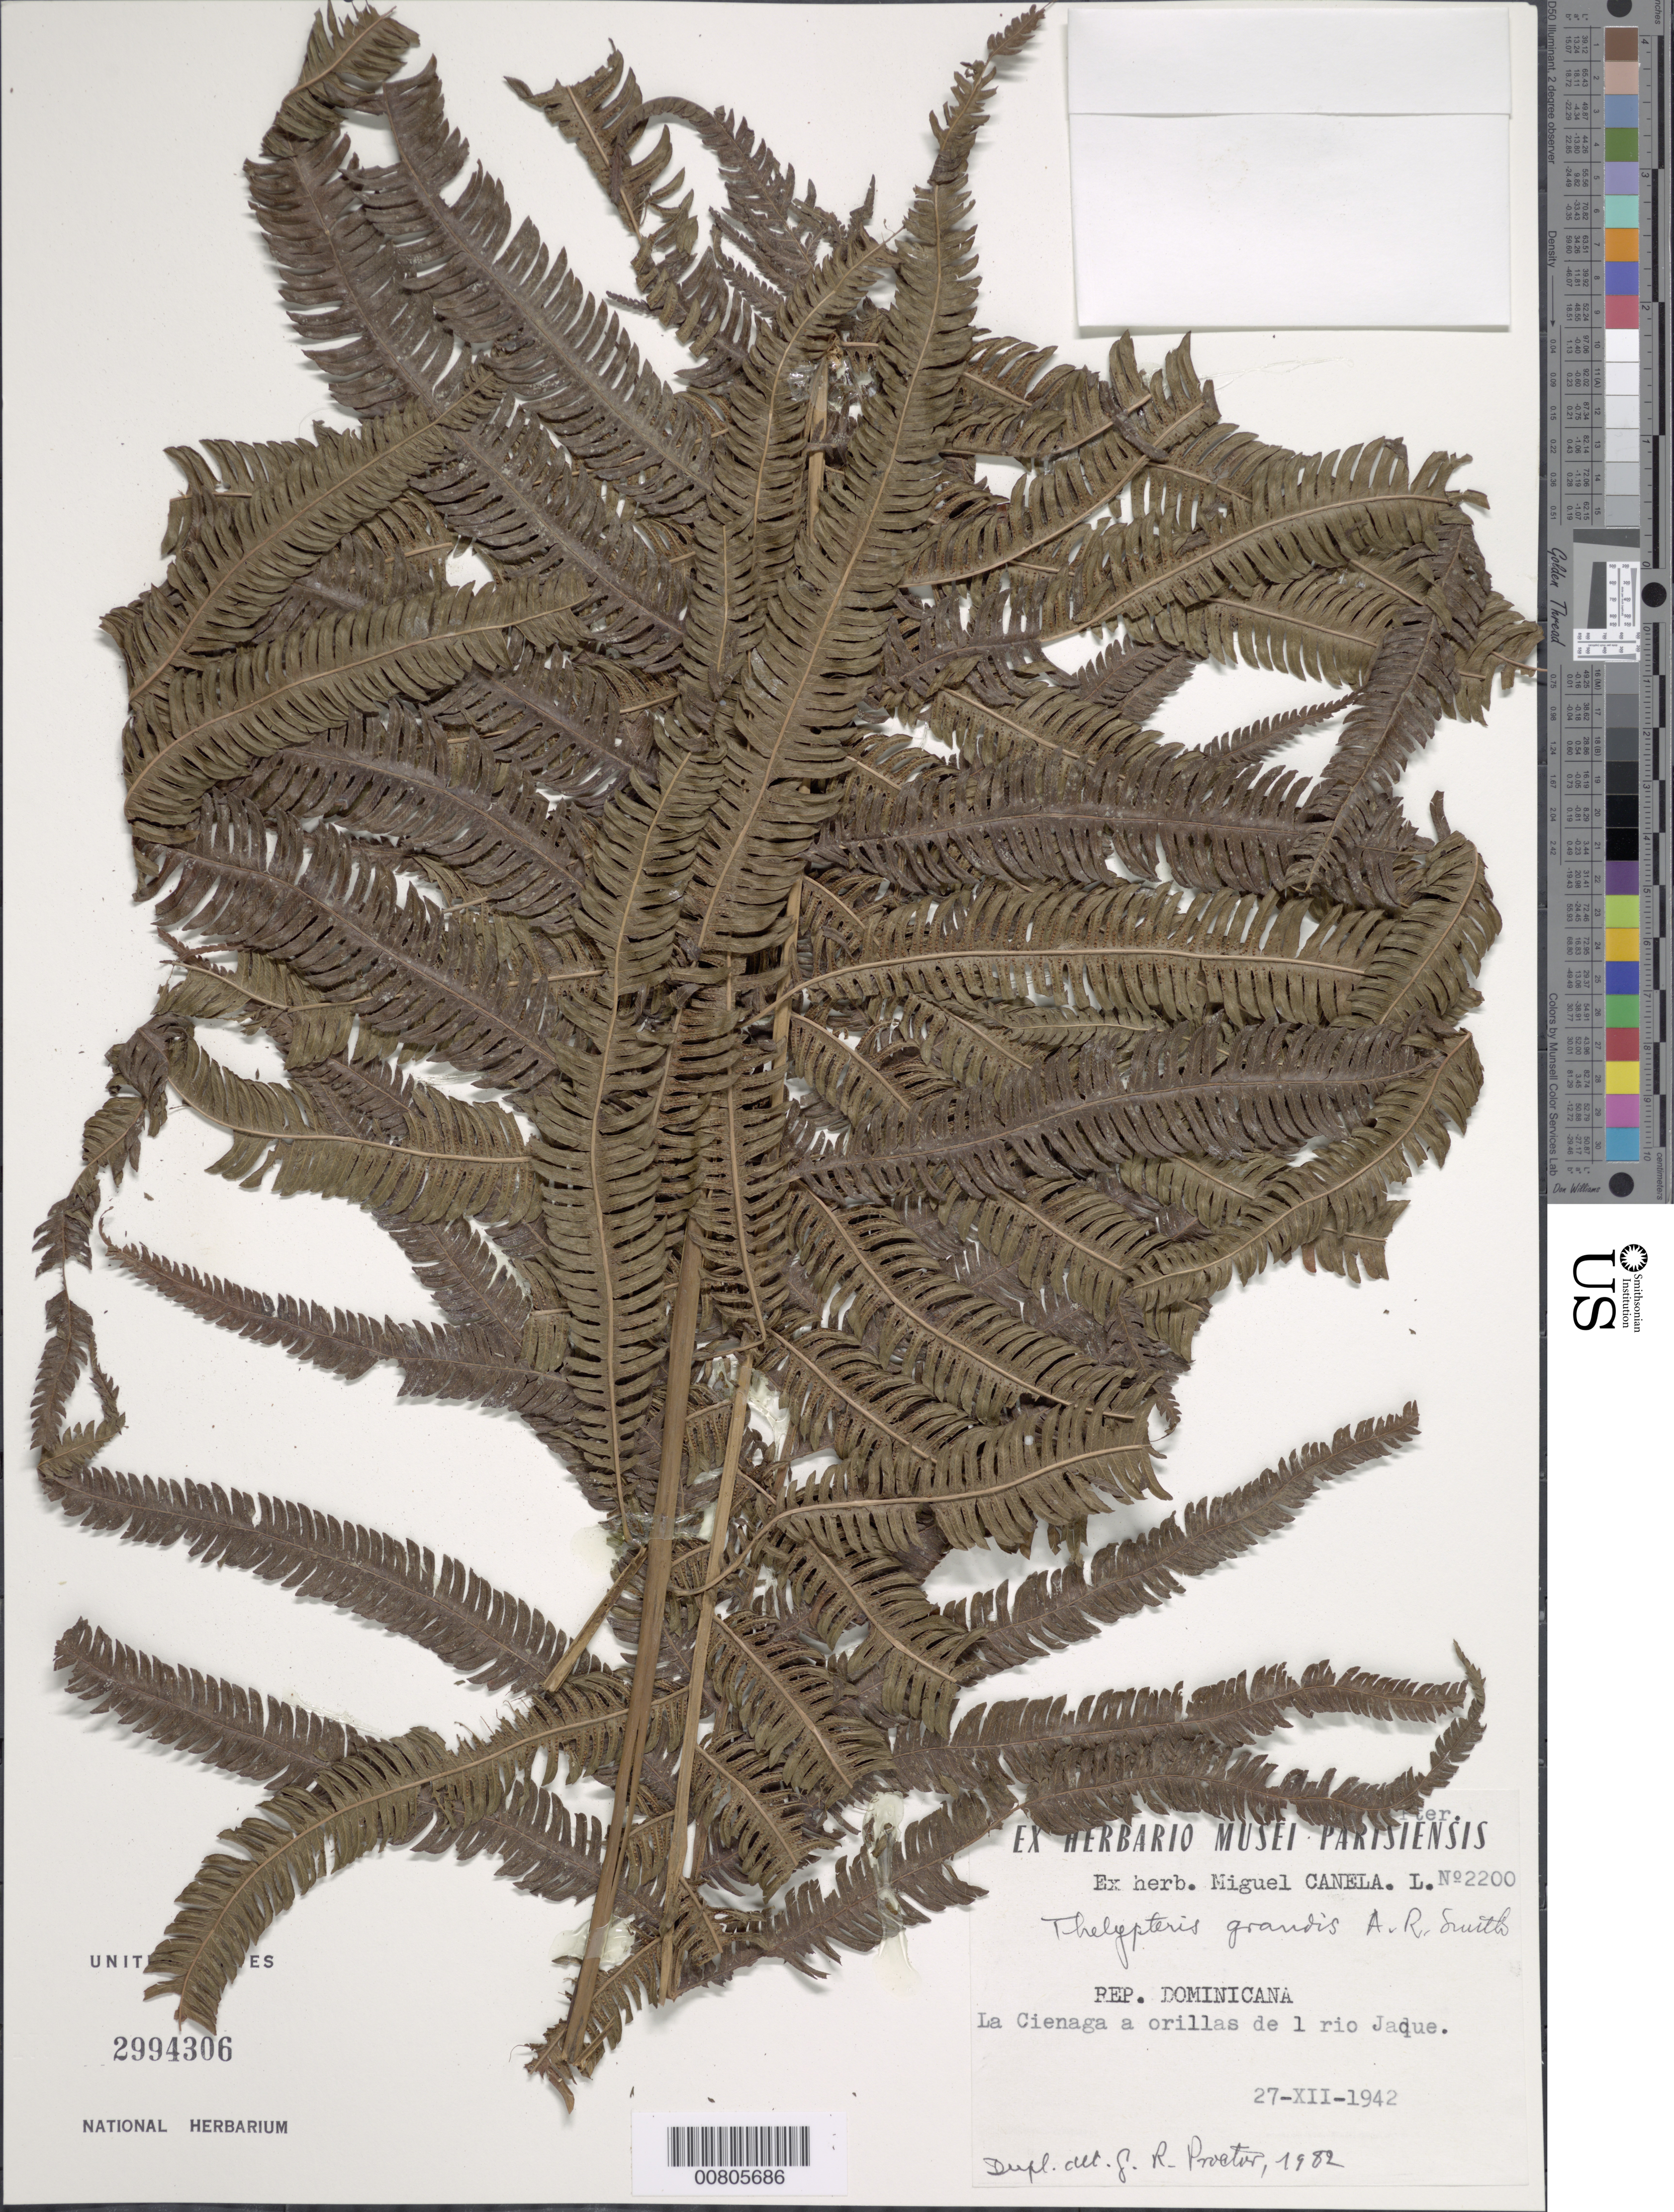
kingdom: Plantae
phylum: Tracheophyta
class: Polypodiopsida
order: Polypodiales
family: Thelypteridaceae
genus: Cyclosorus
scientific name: Cyclosorus grandis (A.R. Sm.) comb. nov., ined 2015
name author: (A.R. Sm.)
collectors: M. Canela Lazaro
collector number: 2200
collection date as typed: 27 Dec 1942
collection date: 1942-12-27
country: Dominican Republic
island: Hispaniola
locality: La Cienaga, Río Jaque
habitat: Orillas del rio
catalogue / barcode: US 2994306